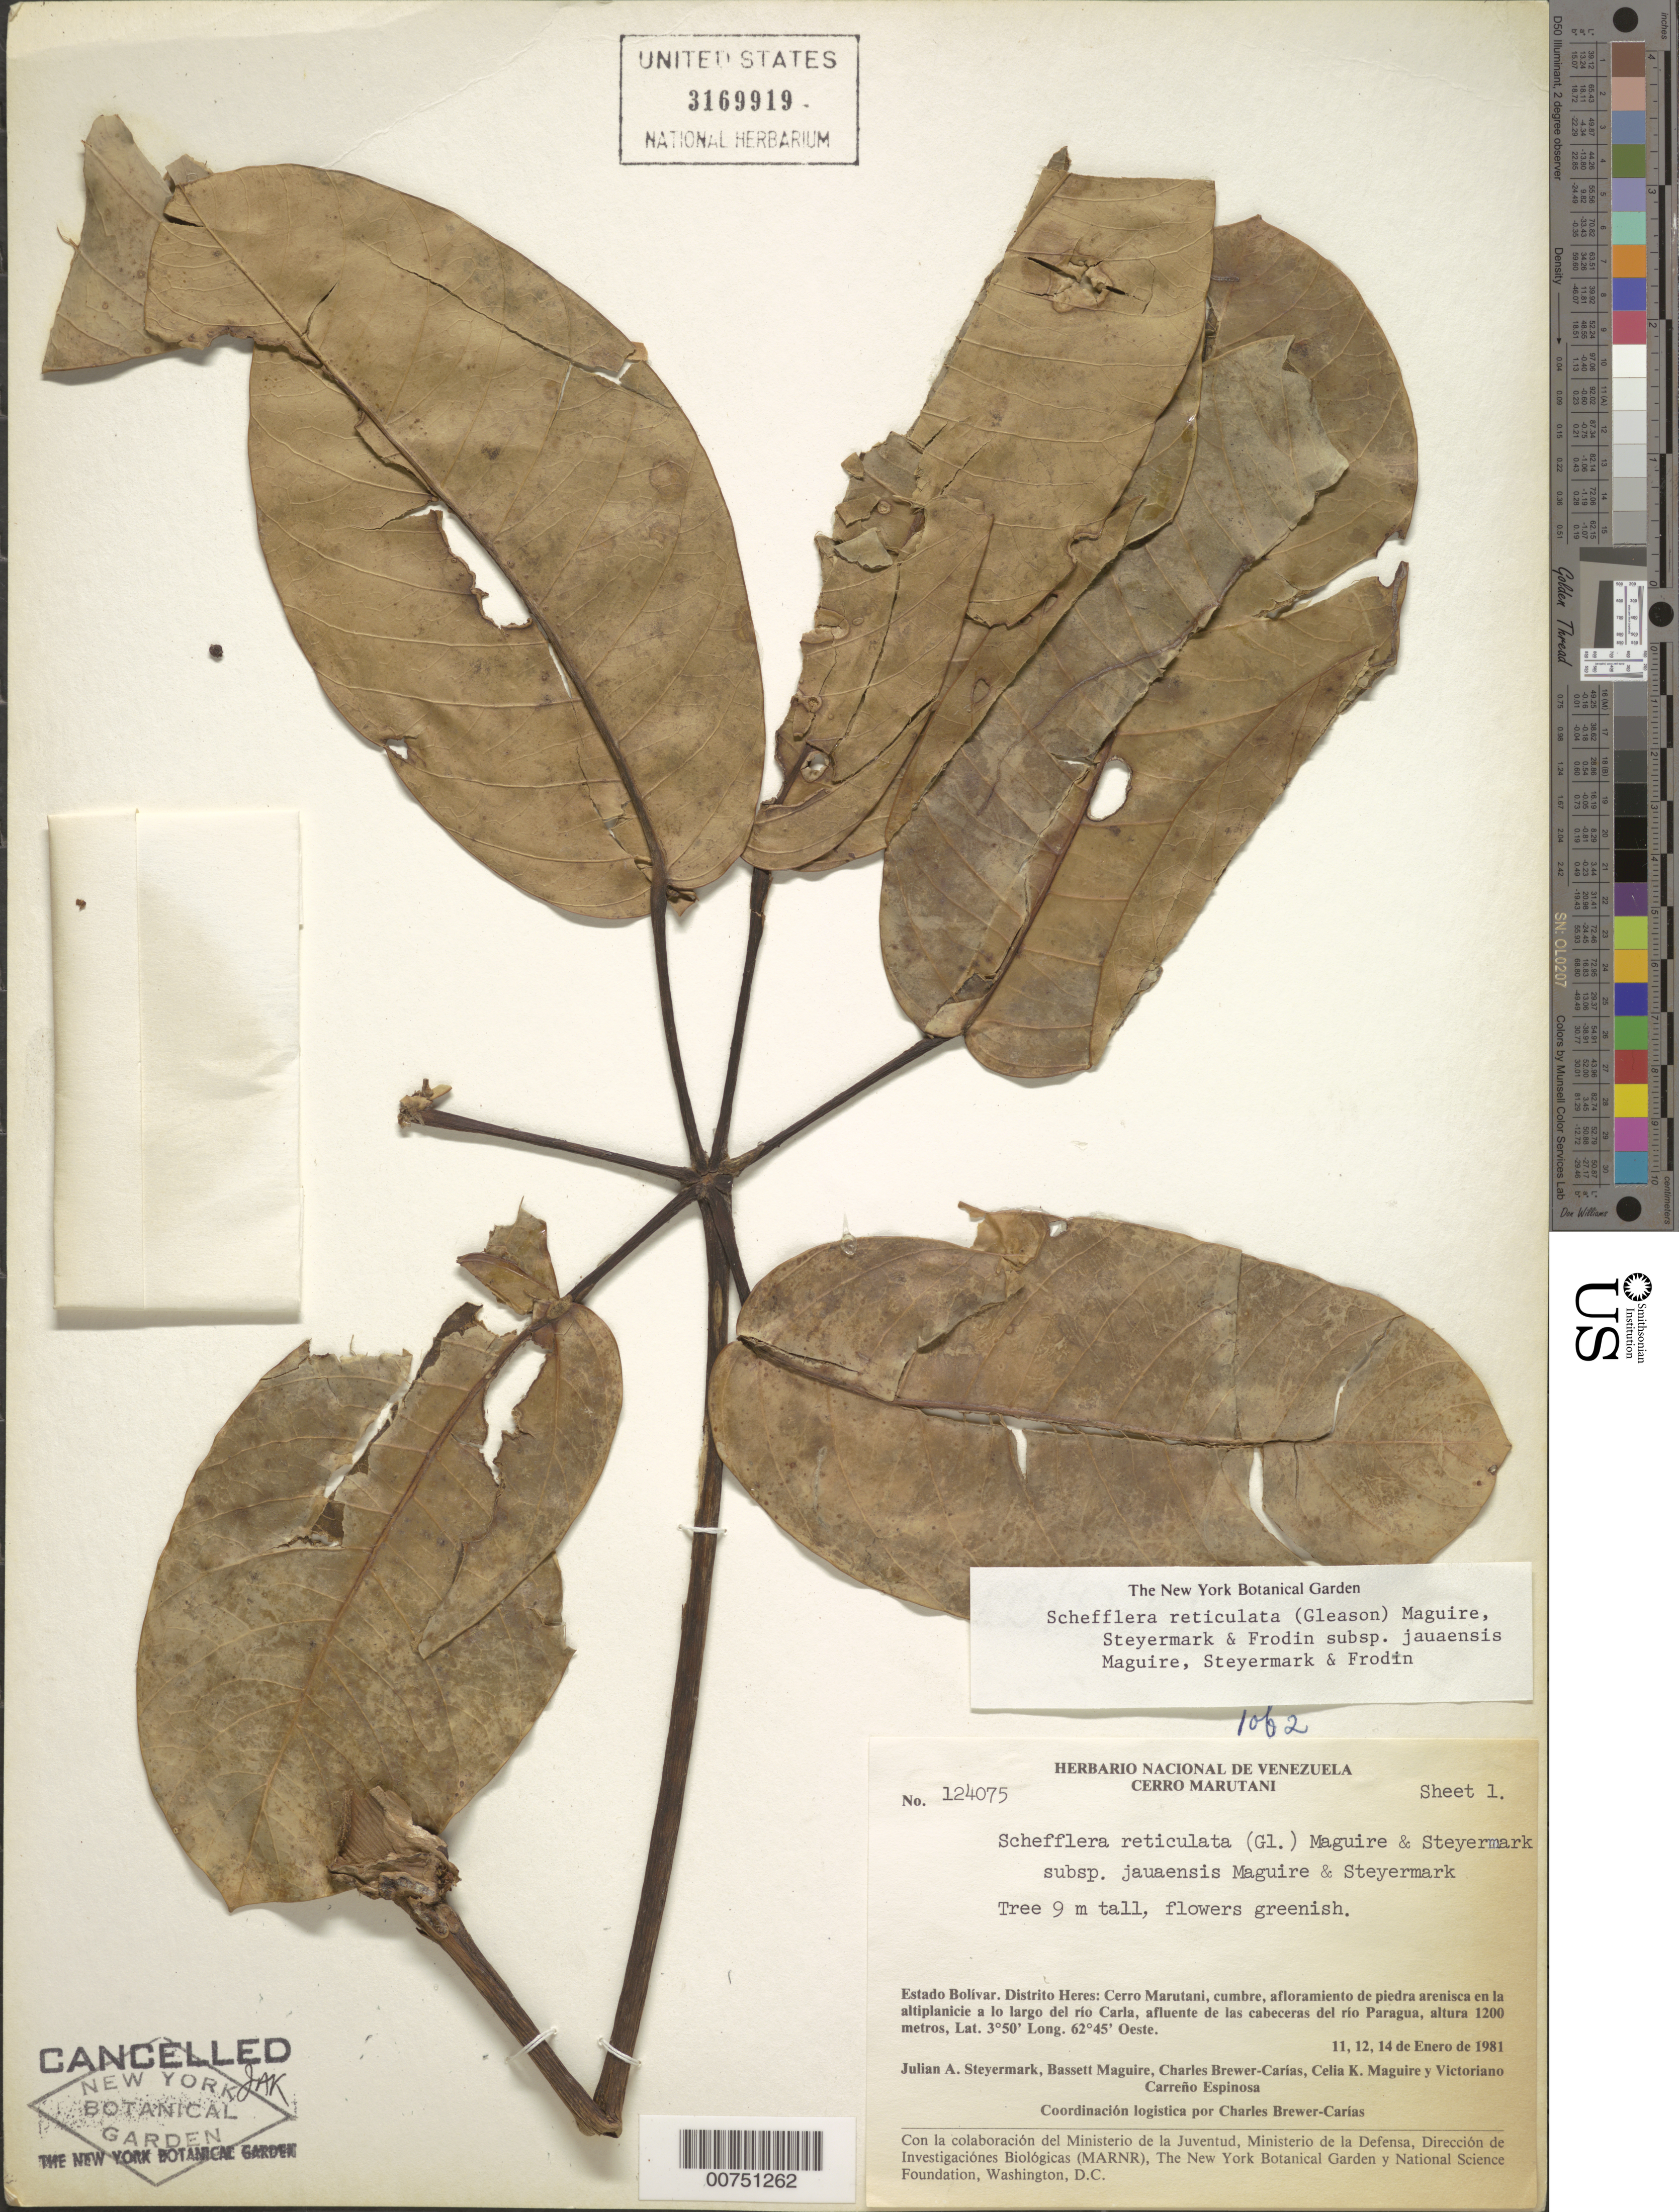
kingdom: Plantae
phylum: Tracheophyta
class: Magnoliopsida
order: Apiales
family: Araliaceae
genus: Schefflera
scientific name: Schefflera reticulata subsp. jauaensis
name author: Maguire et al.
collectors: J. Steyermark, B. Maguire, C. Brewer-Carias, C. K. Maguire & V. Carreño E.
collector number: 124075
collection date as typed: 11-Jan-81 to 14-Jan-81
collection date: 1981-01-11/1981-01-14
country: Venezuela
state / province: Bolívar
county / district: Heres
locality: Cerro Marutani, cumbre, along Río Carla (affluent of Río Paragua)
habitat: Cumbre, afloramiento de piedra arenisca en la altiplanicie a lo largo del rio, afluente de las cabeceras del rio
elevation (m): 1200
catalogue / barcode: US 3169919